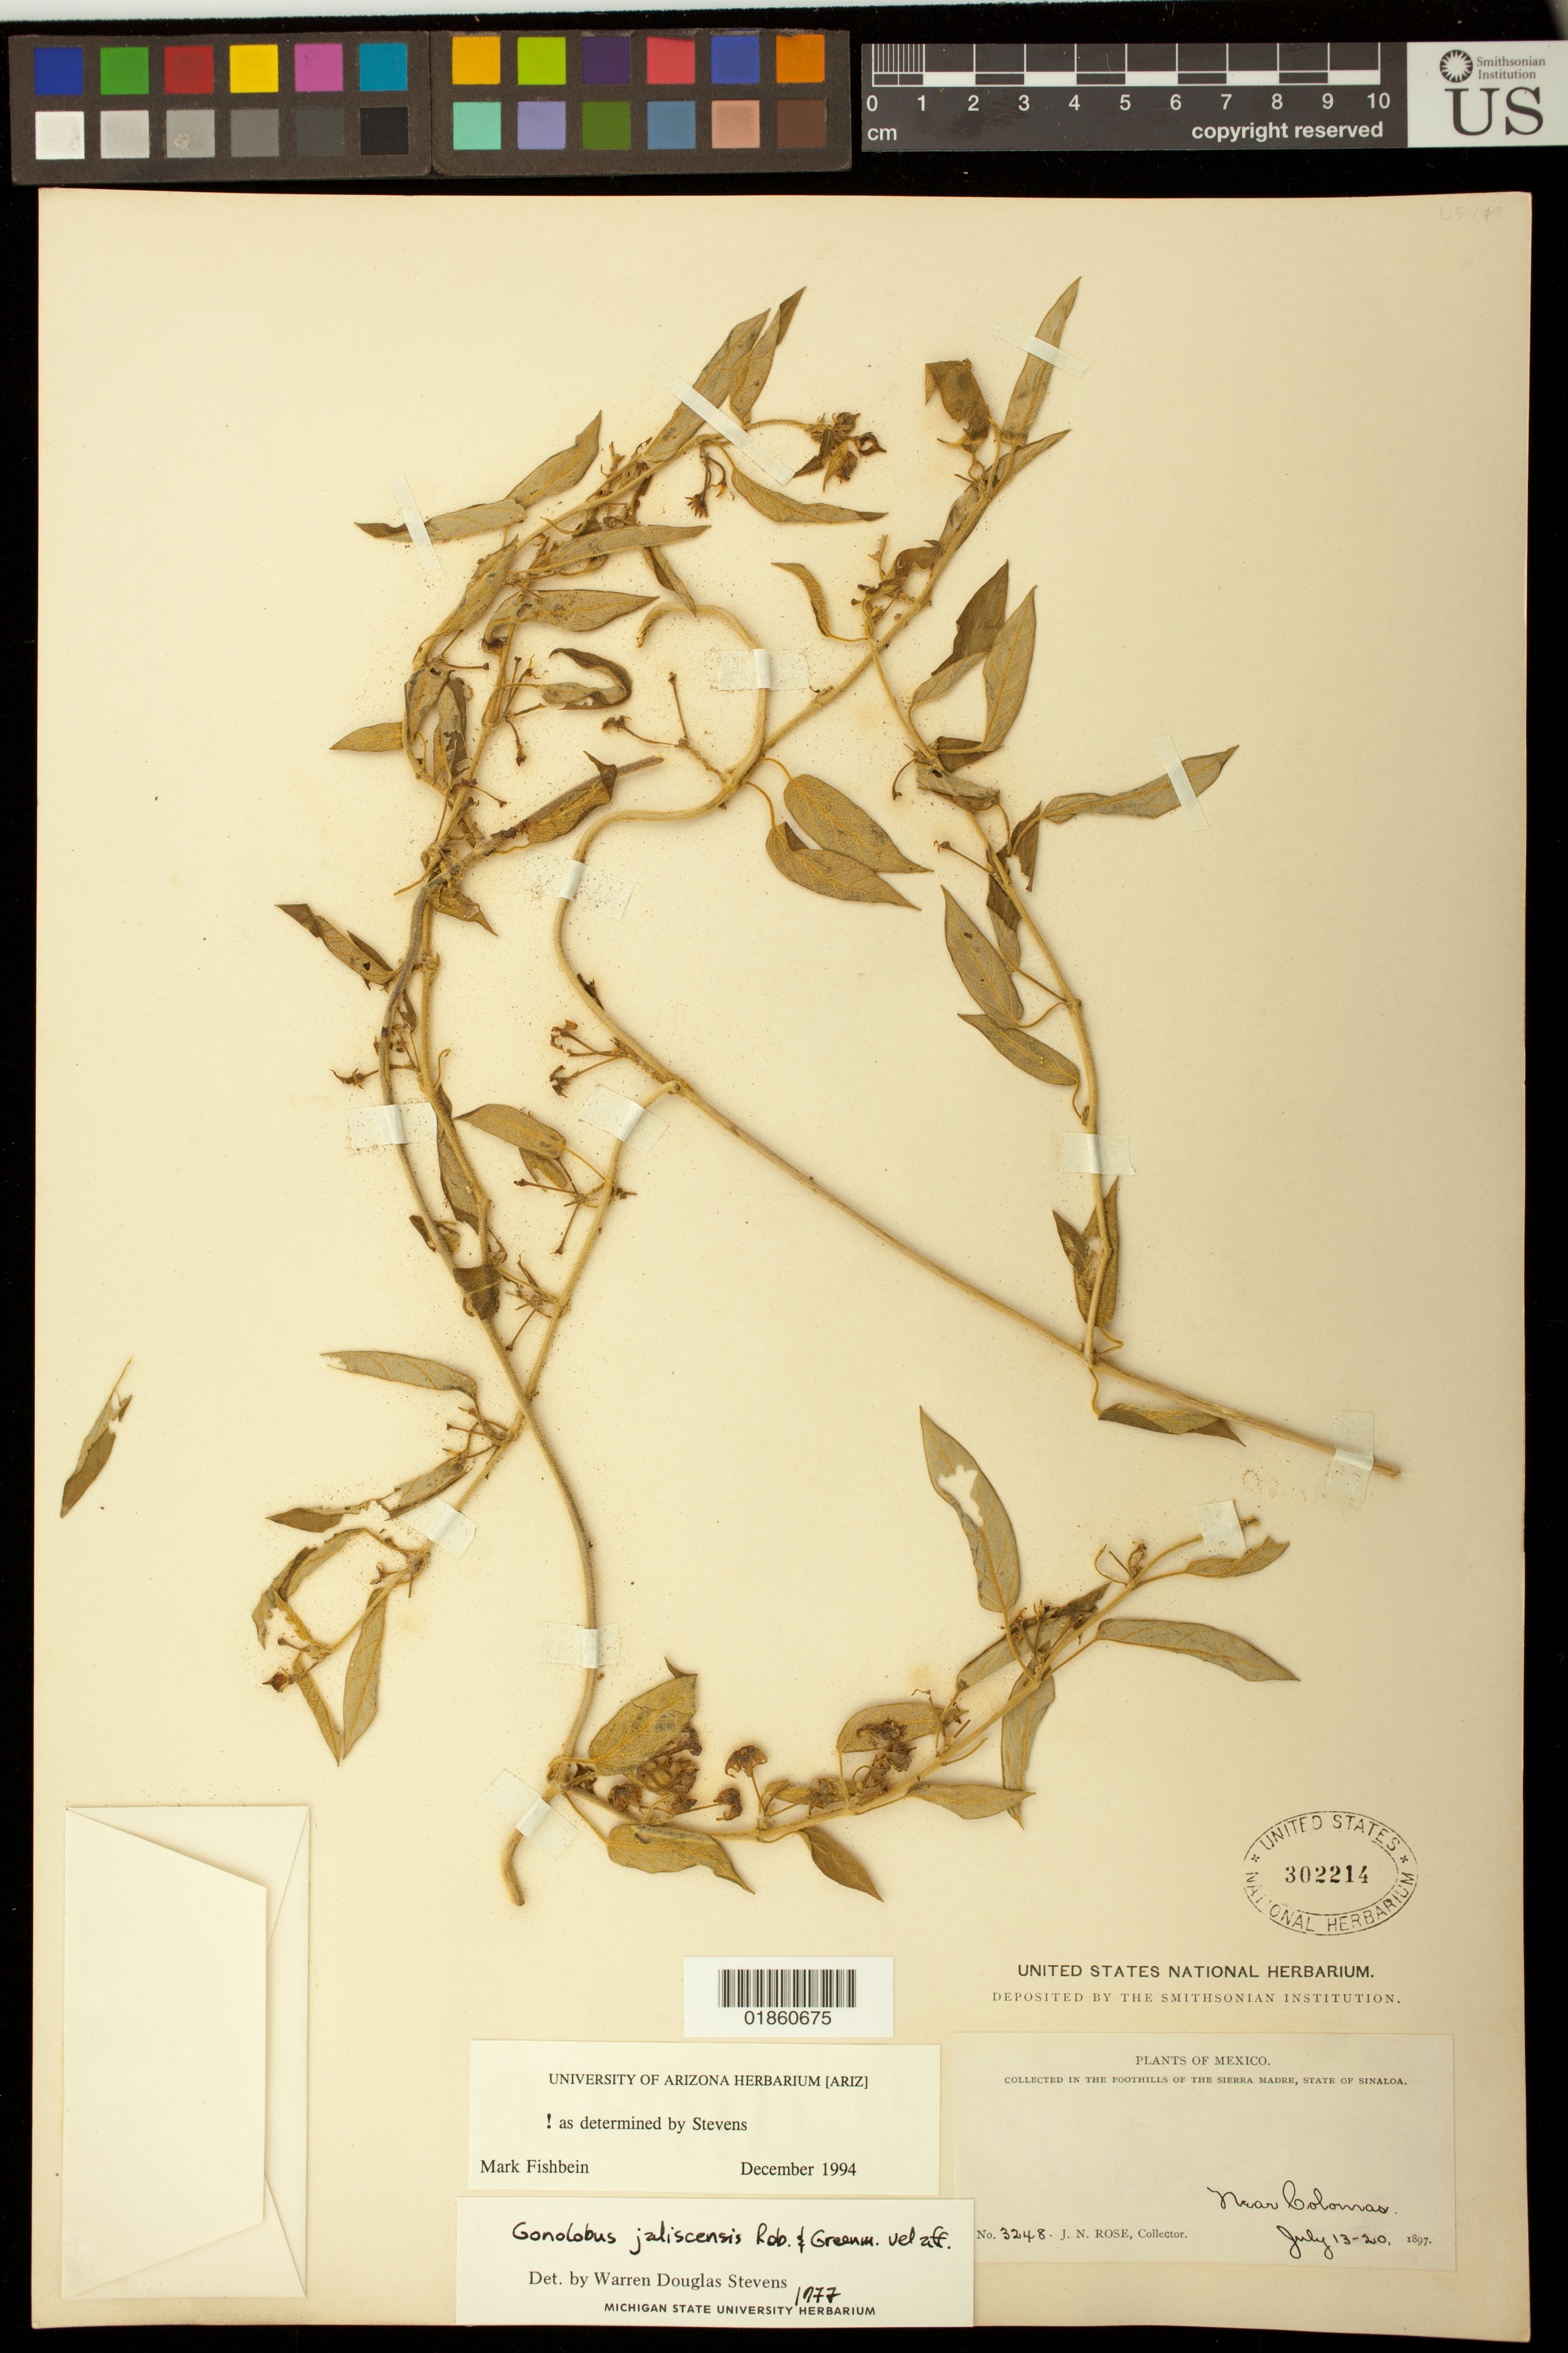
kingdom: Plantae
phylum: Tracheophyta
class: Magnoliopsida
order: Gentianales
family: Apocynaceae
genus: Gonolobus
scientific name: Gonolobus jaliscensis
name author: B.L. Rob. & Greenm.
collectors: J. N. Rose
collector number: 3248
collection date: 1897-07-13/1897-07-20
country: Mexico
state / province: Sinaloa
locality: Foothills of the Sierra Madre, near Colomas [Colonos]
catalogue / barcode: US 302214